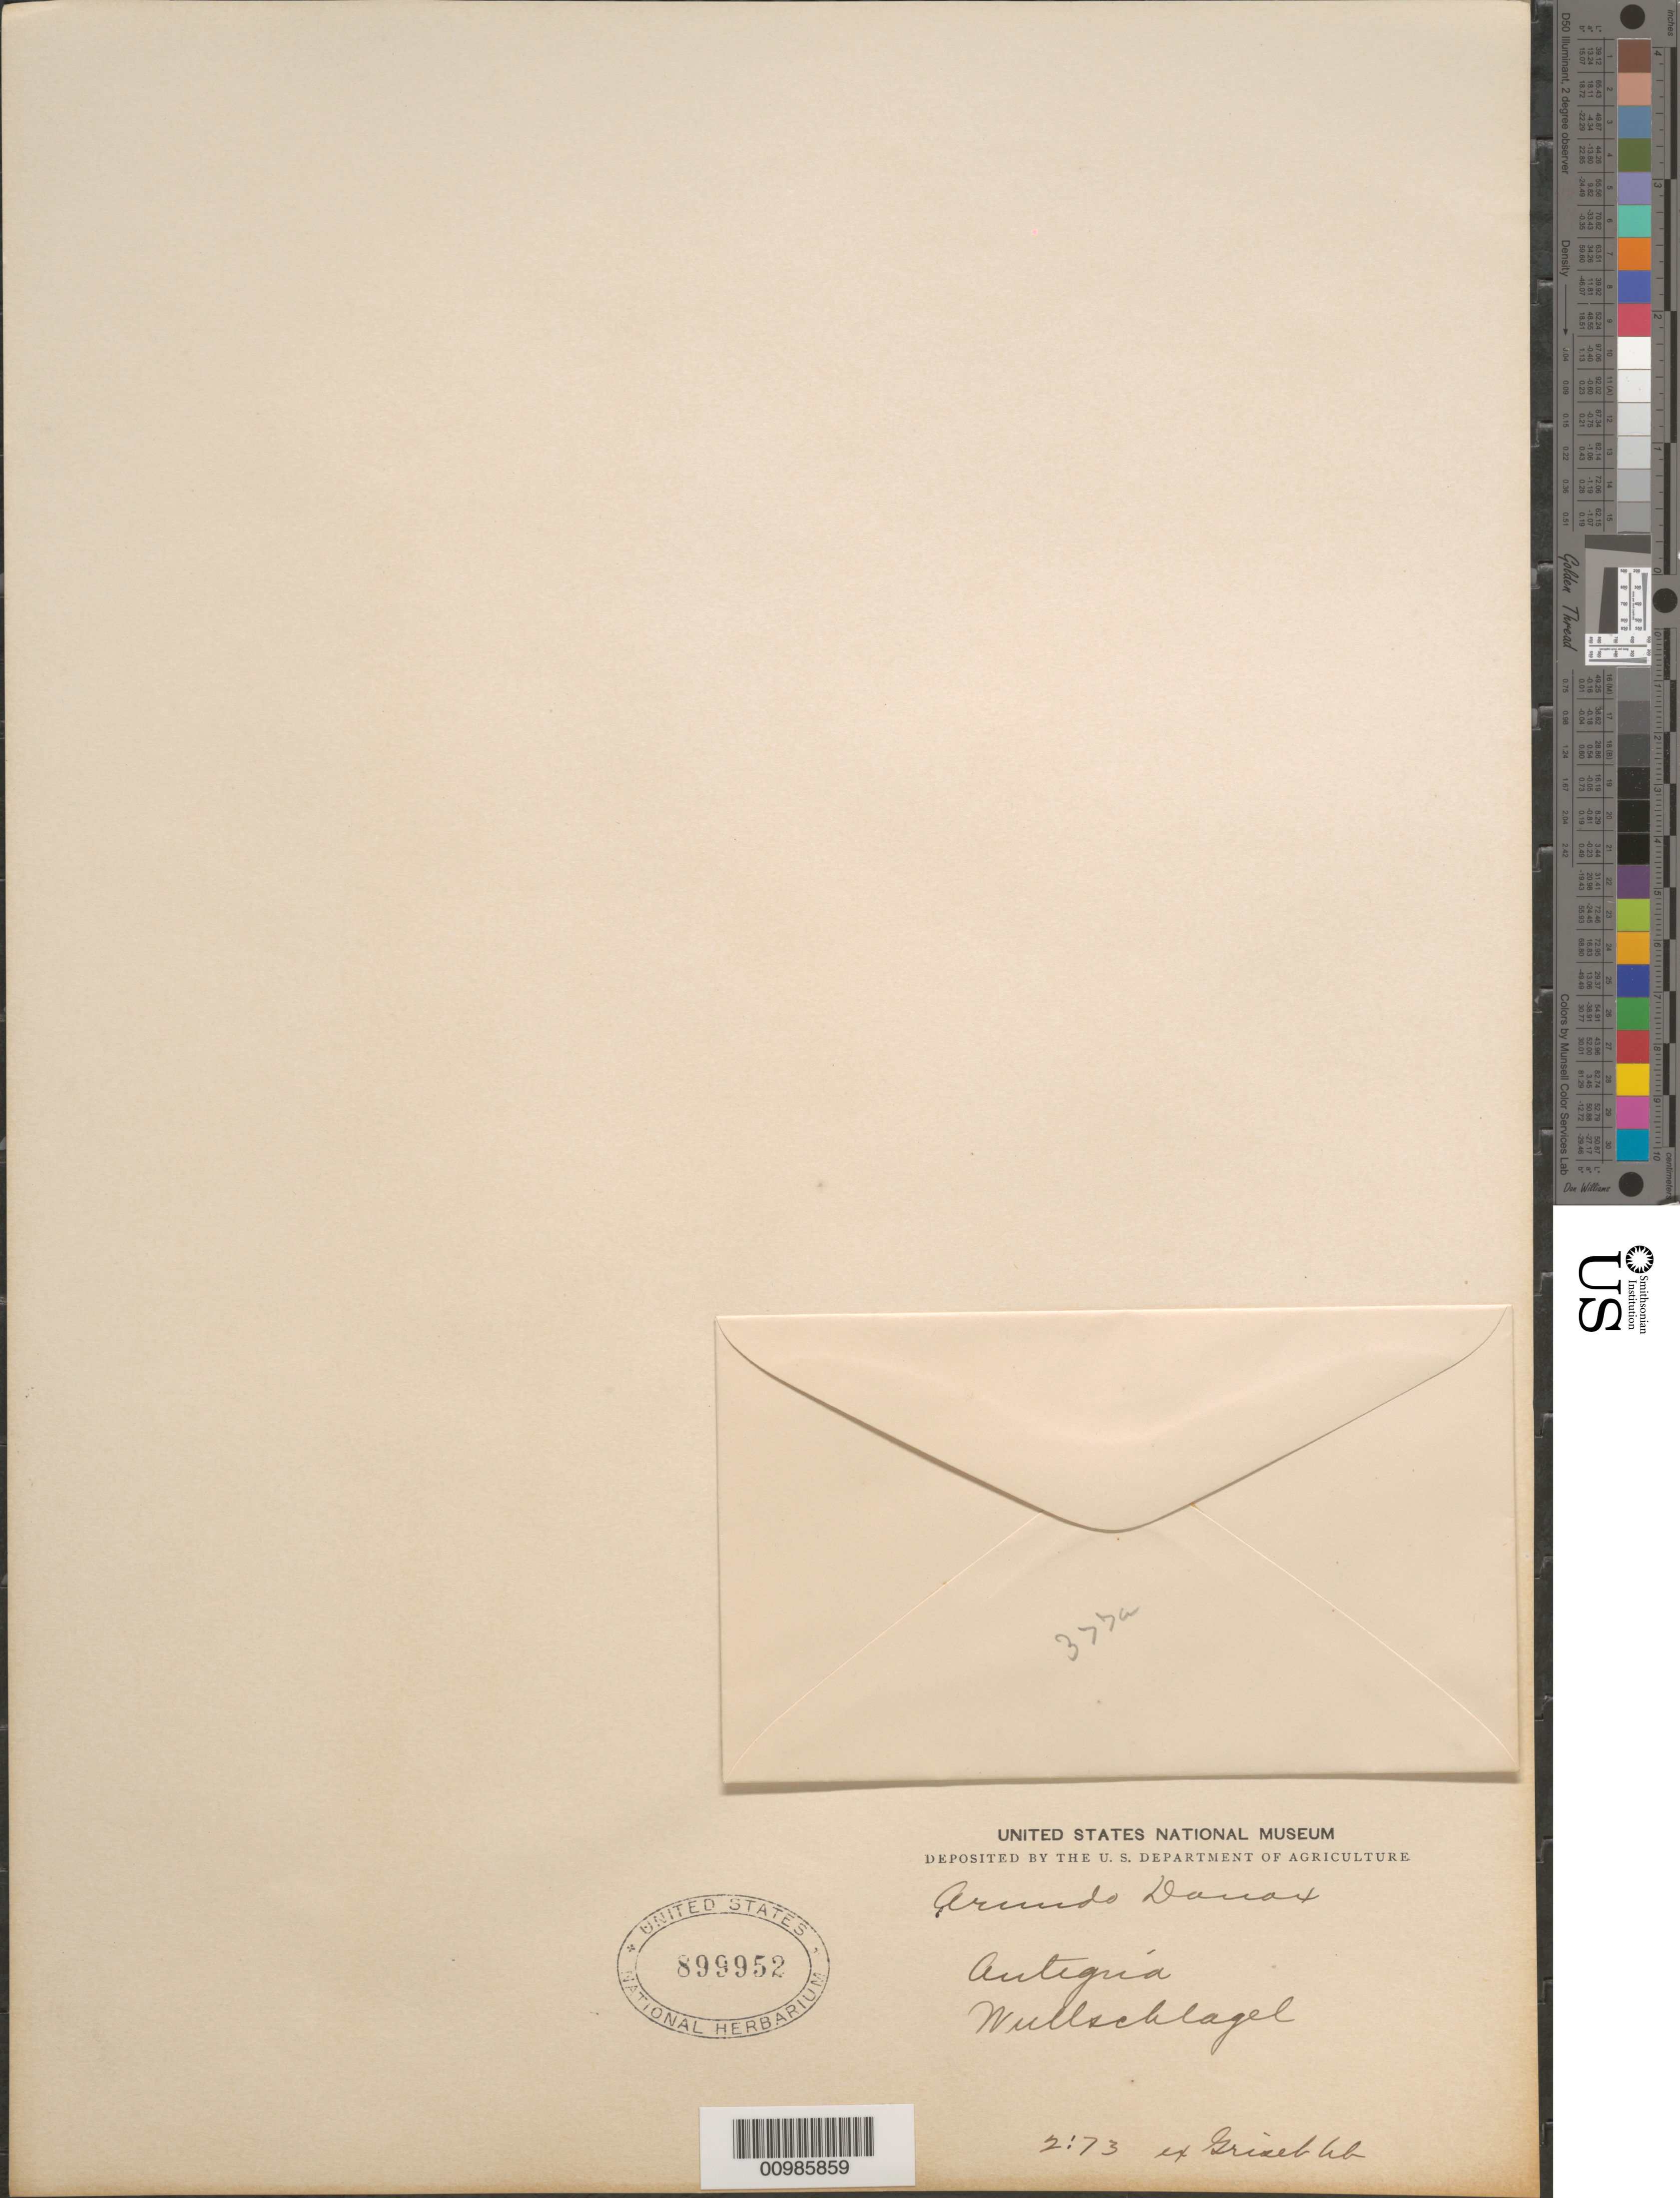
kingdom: Plantae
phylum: Tracheophyta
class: Liliopsida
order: Poales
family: Poaceae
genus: Arundo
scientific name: Arundo donax f. donax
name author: L.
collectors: H. R. Wullschlaegel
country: Antigua and Barbuda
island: Antigua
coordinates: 0 N, 0 E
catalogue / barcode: US 899952